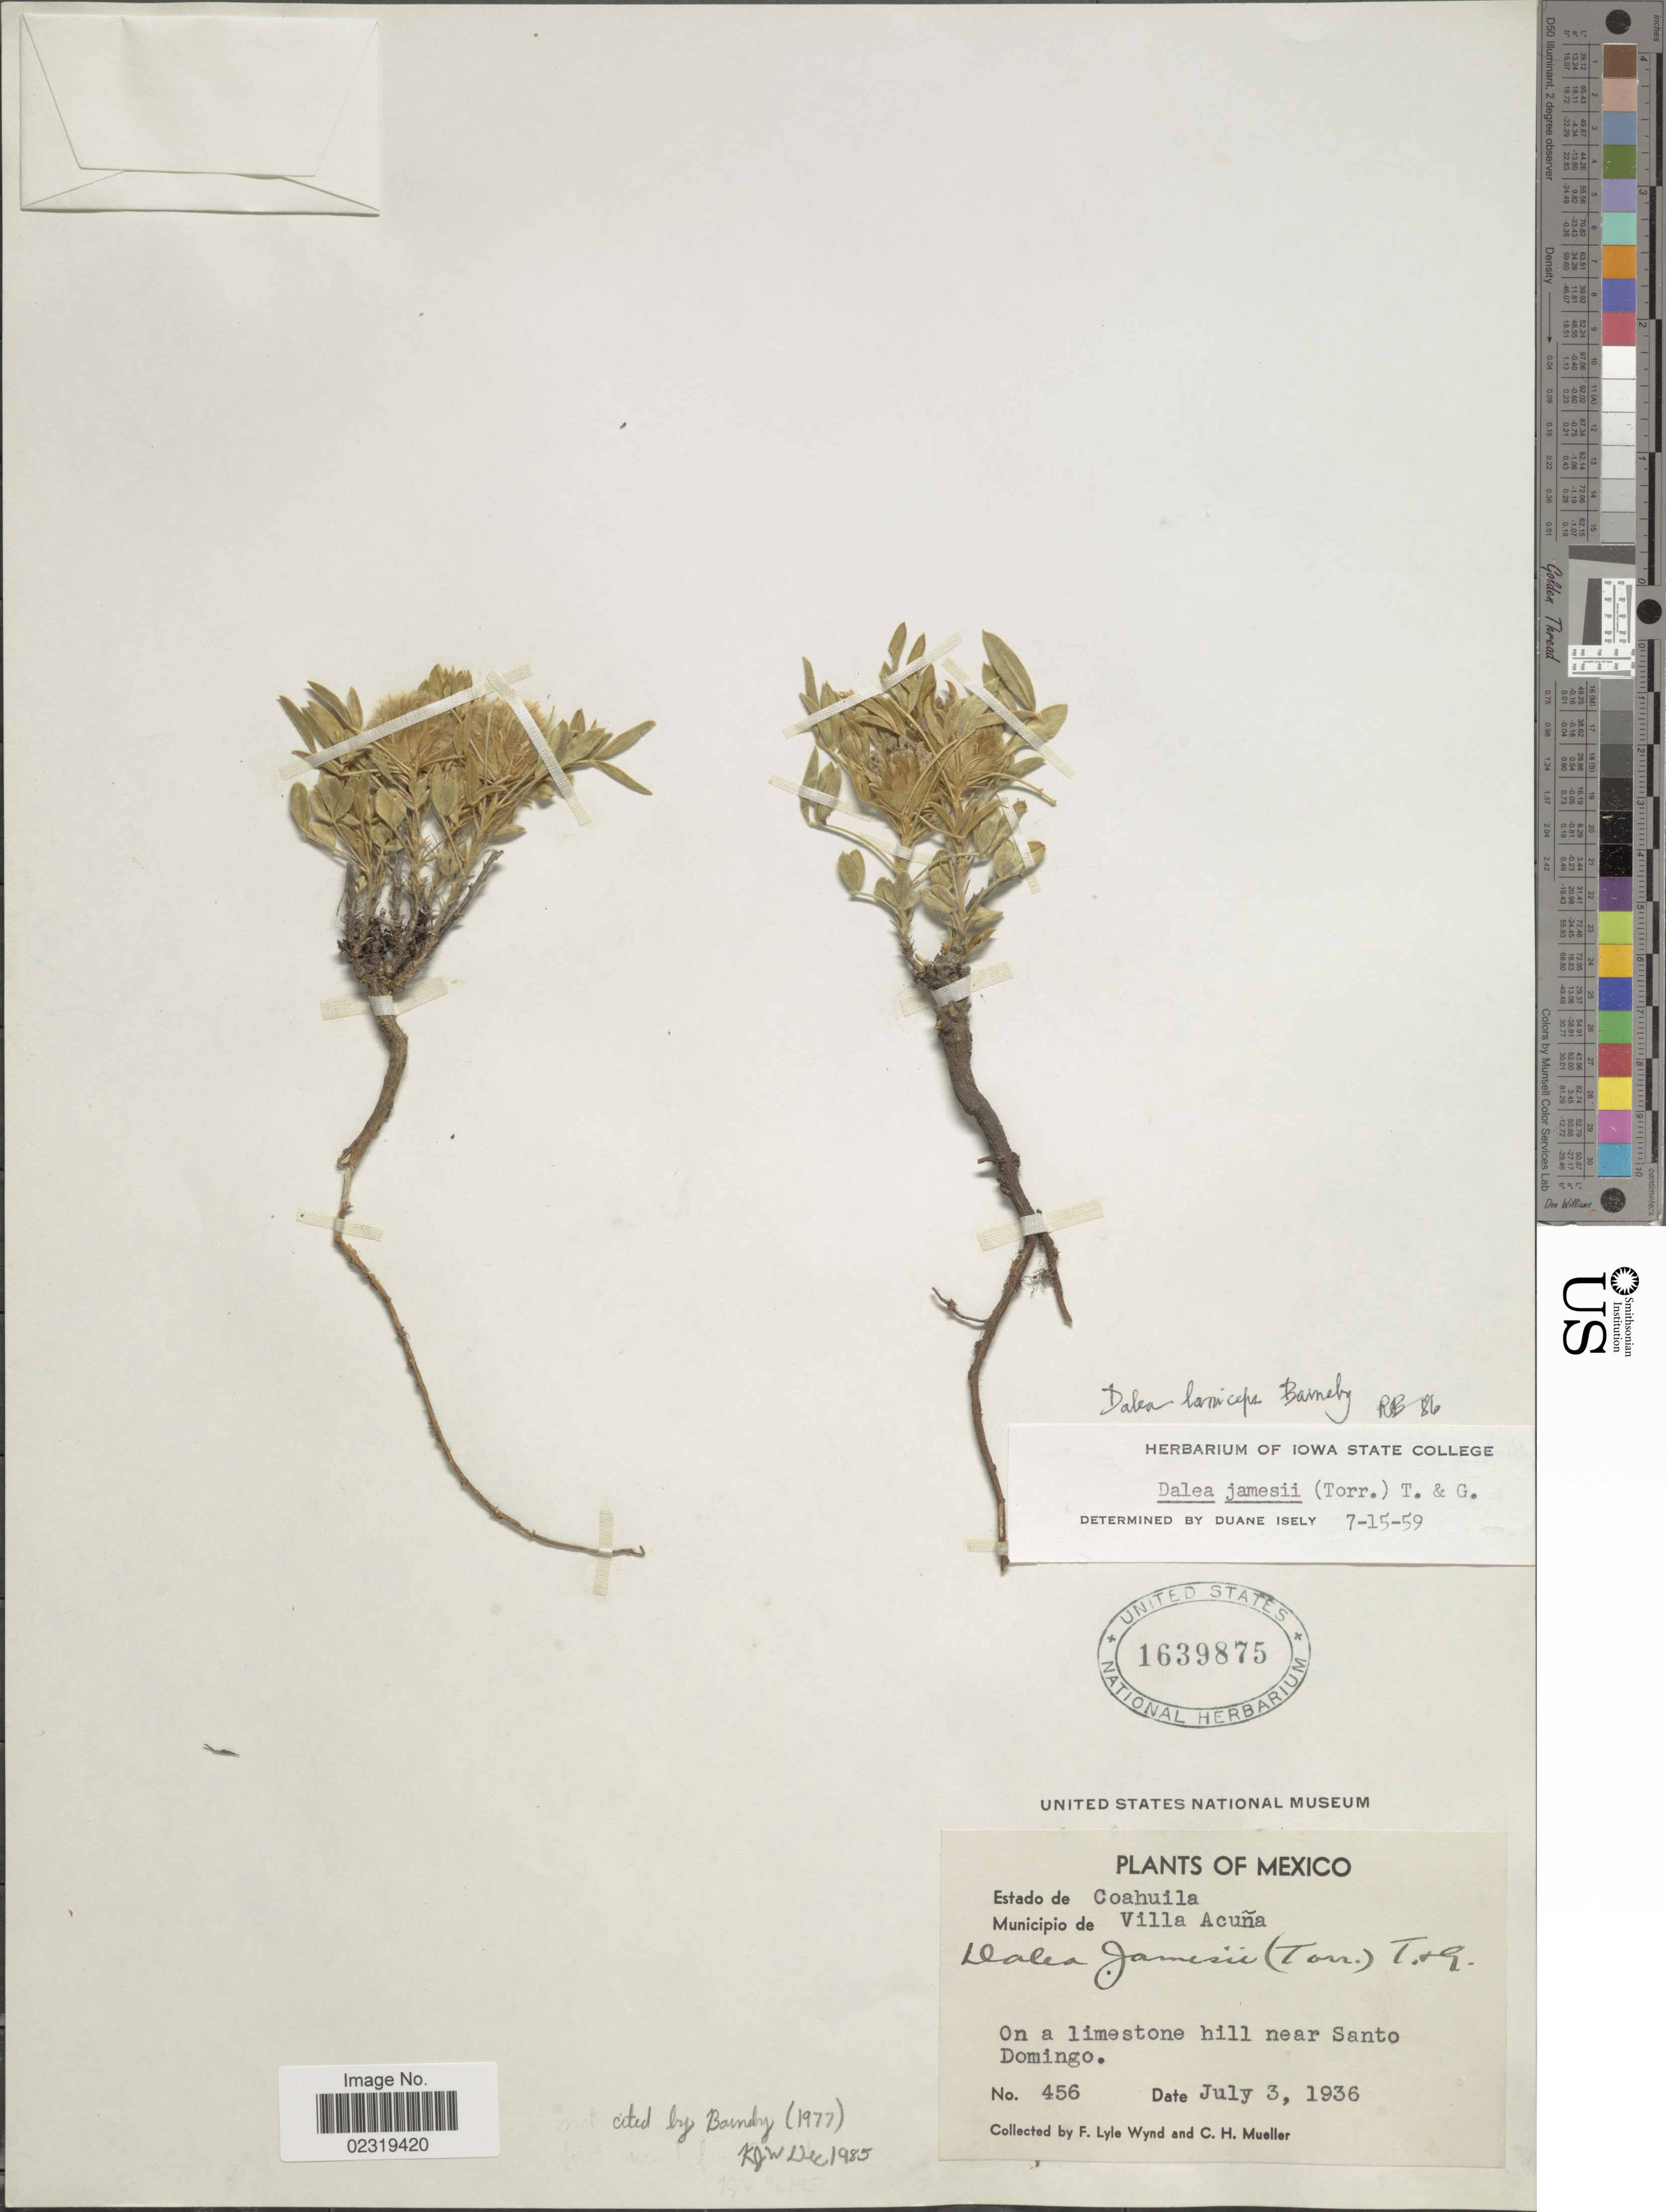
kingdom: Plantae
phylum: Tracheophyta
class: Magnoliopsida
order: Fabales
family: Fabaceae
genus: Dalea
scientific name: Dalea laniceps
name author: Barneby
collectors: F. L. Wynd & C. H. Mueller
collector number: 456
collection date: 1936-07-03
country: Mexico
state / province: Coahuila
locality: Municipio de Villa Acuña, On a limestone hill near Santo Domingo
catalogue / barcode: US 1639875